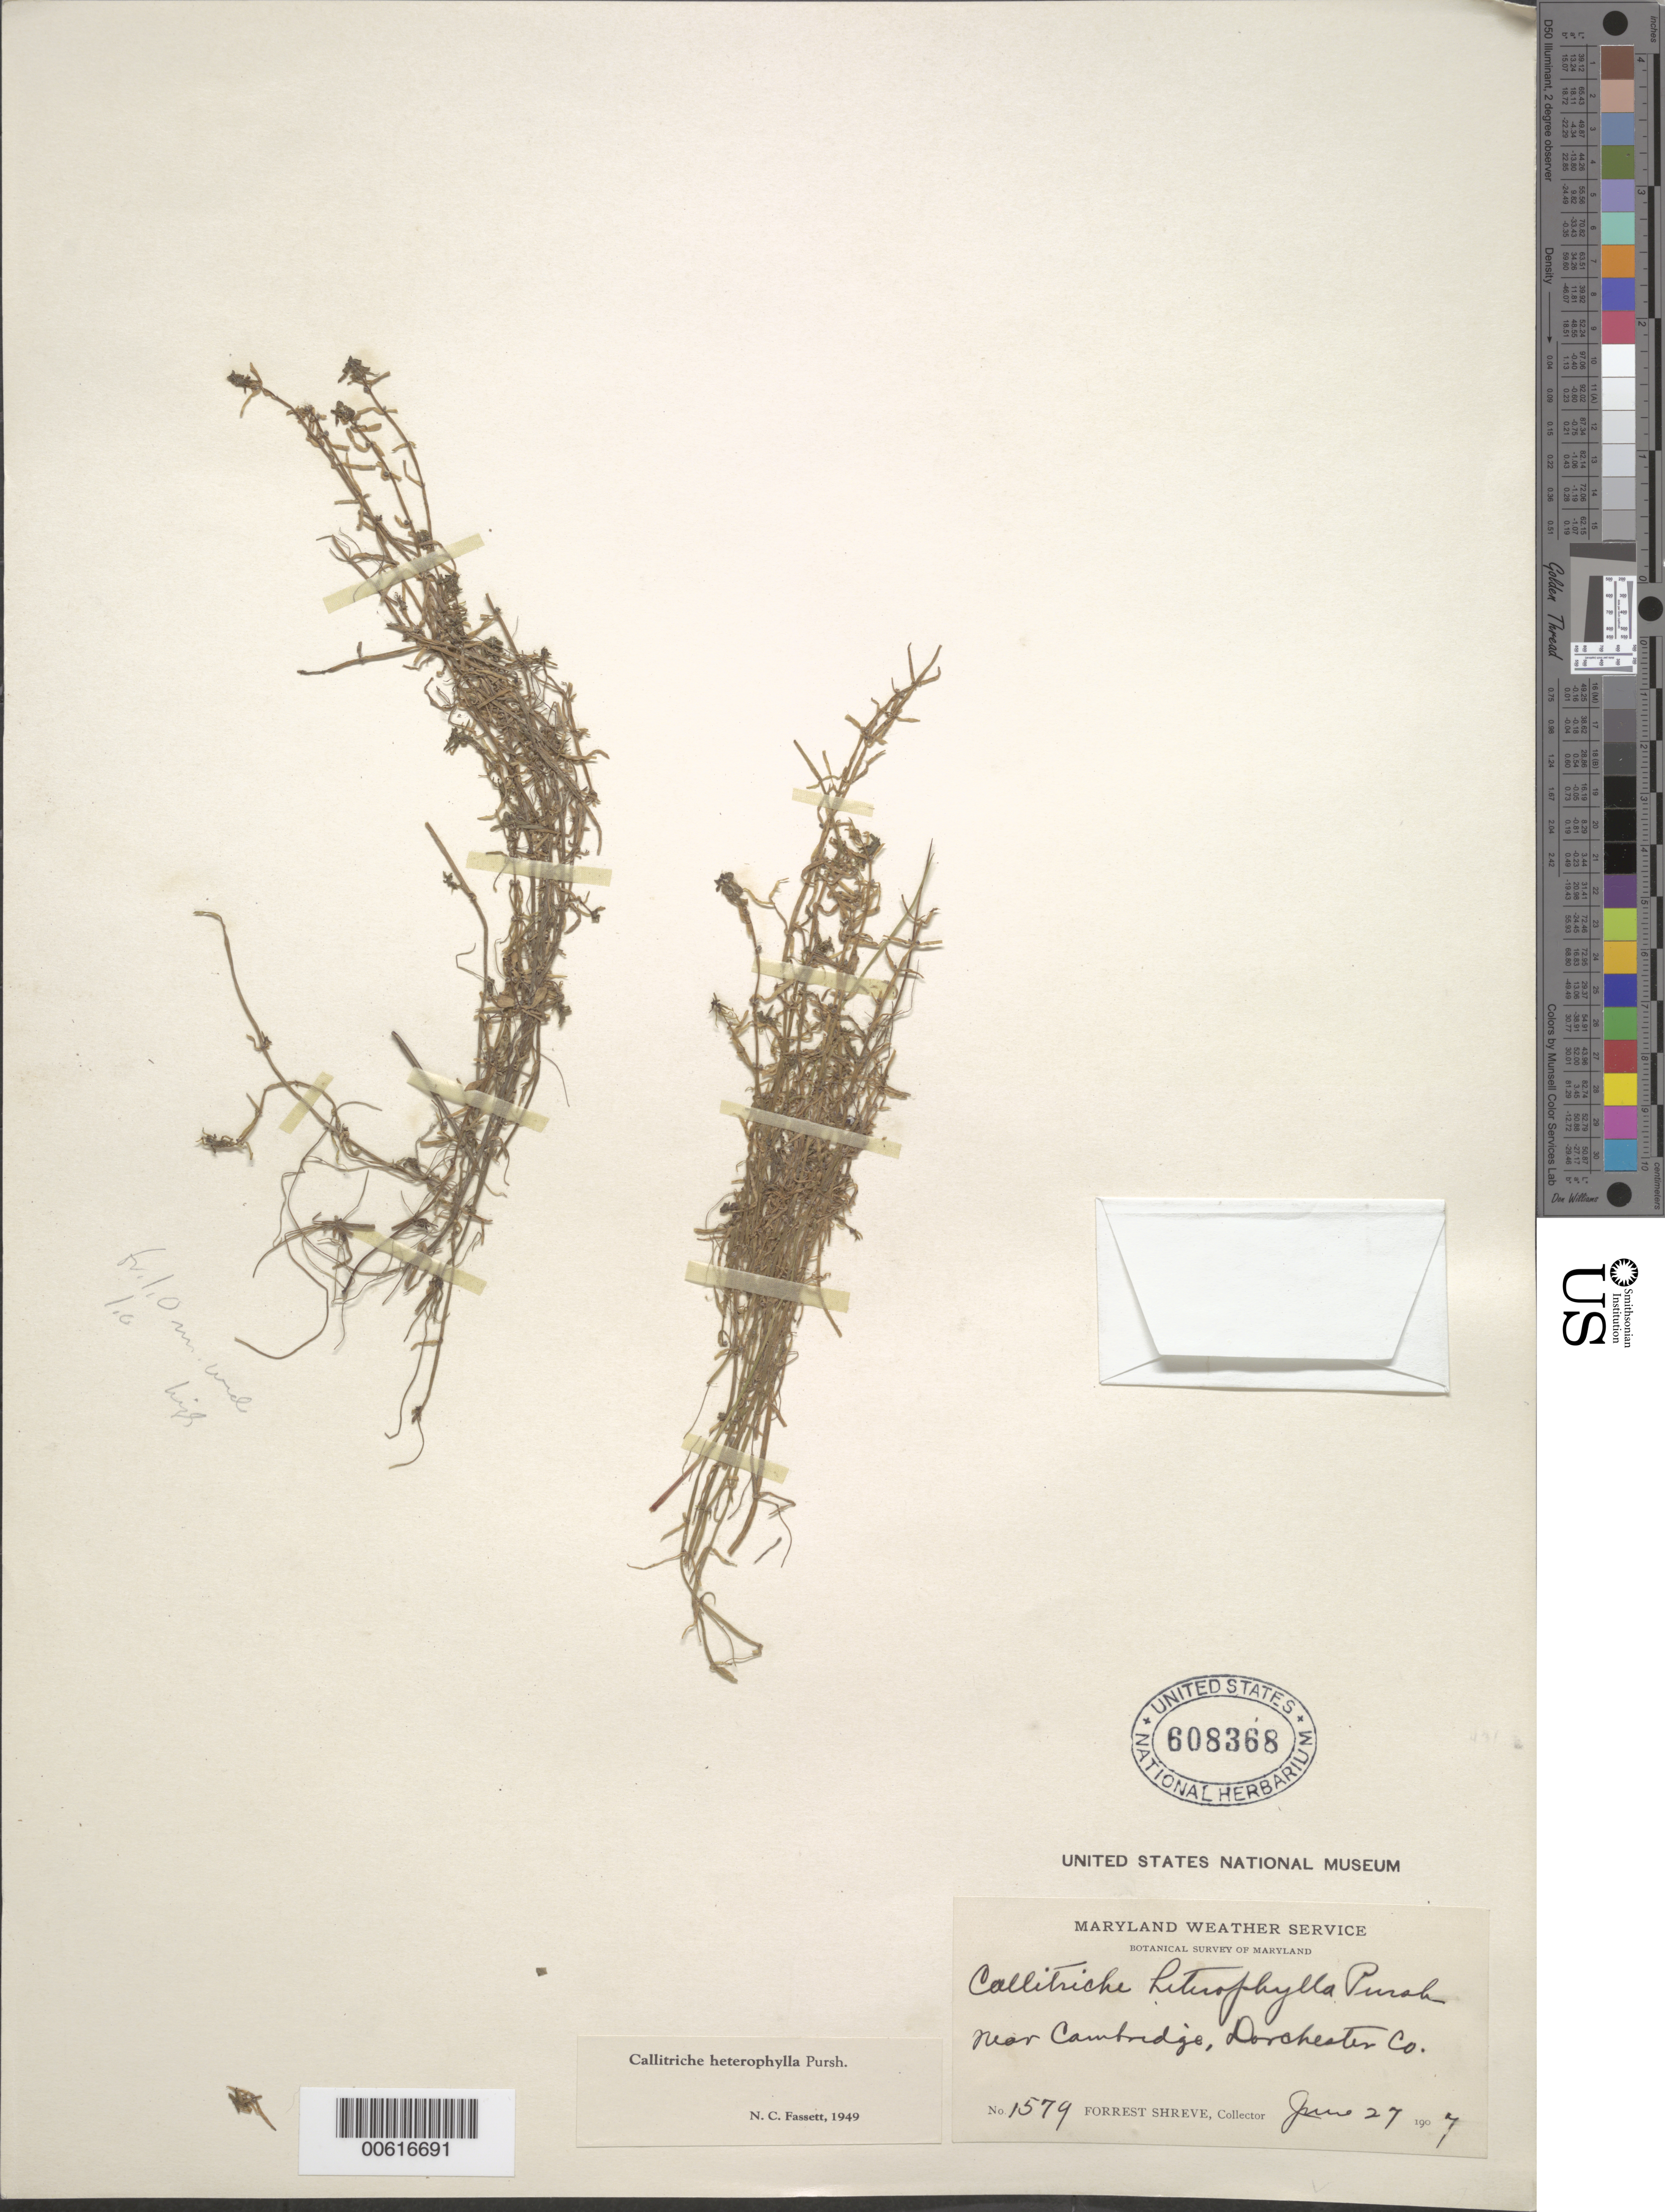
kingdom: Plantae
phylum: Tracheophyta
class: Magnoliopsida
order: Lamiales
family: Plantaginaceae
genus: Callitriche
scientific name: Callitriche heterophylla Pursh emend. Darby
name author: Pursh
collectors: F. Shreve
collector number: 1579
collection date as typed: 27 Jun 1907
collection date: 1907-06-27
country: United States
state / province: Maryland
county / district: Dorchester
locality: Near Cambridge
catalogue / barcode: US 608368